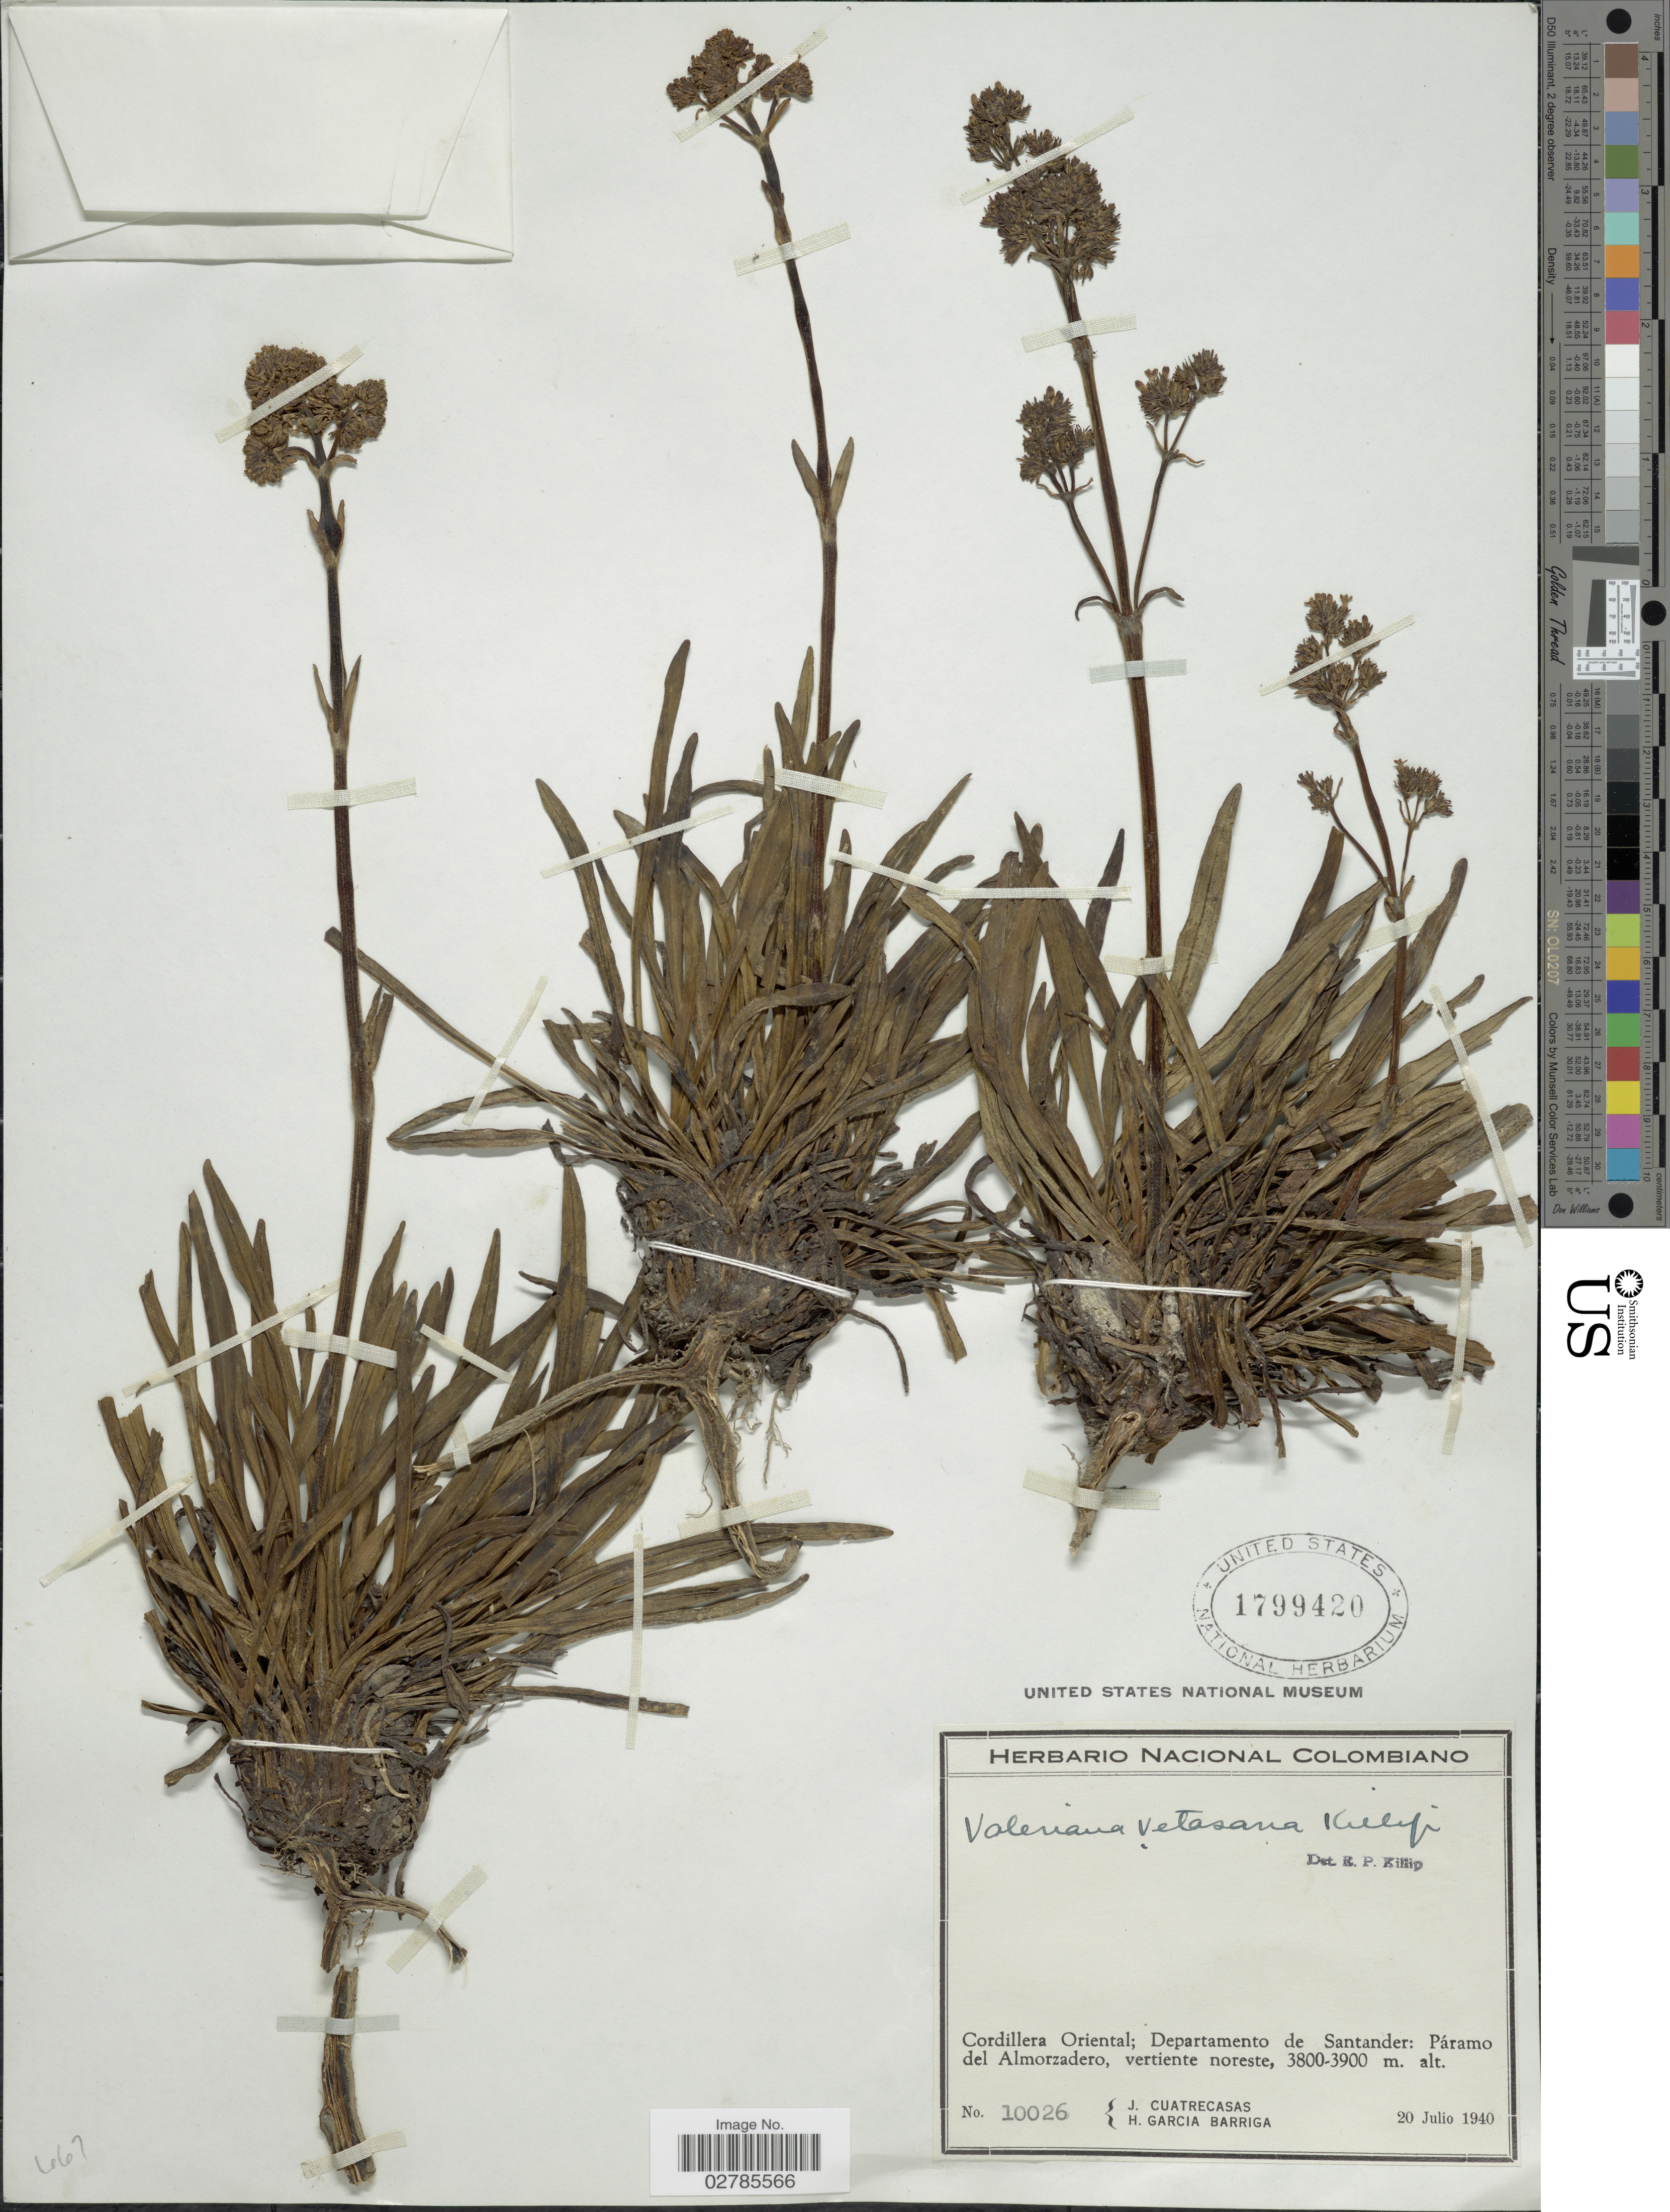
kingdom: Plantae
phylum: Tracheophyta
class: Magnoliopsida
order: Dipsacales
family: Caprifoliaceae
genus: Valeriana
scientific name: Valeriana vetasana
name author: Killip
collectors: J. Cuatrecasas & H. García Barriga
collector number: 10026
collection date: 1940-07-20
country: Colombia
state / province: Santander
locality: Cordillera Oriental; Departamento de Santander: Páramo del Almorzadero, vertiente noreste.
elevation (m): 3800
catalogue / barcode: US 1799420